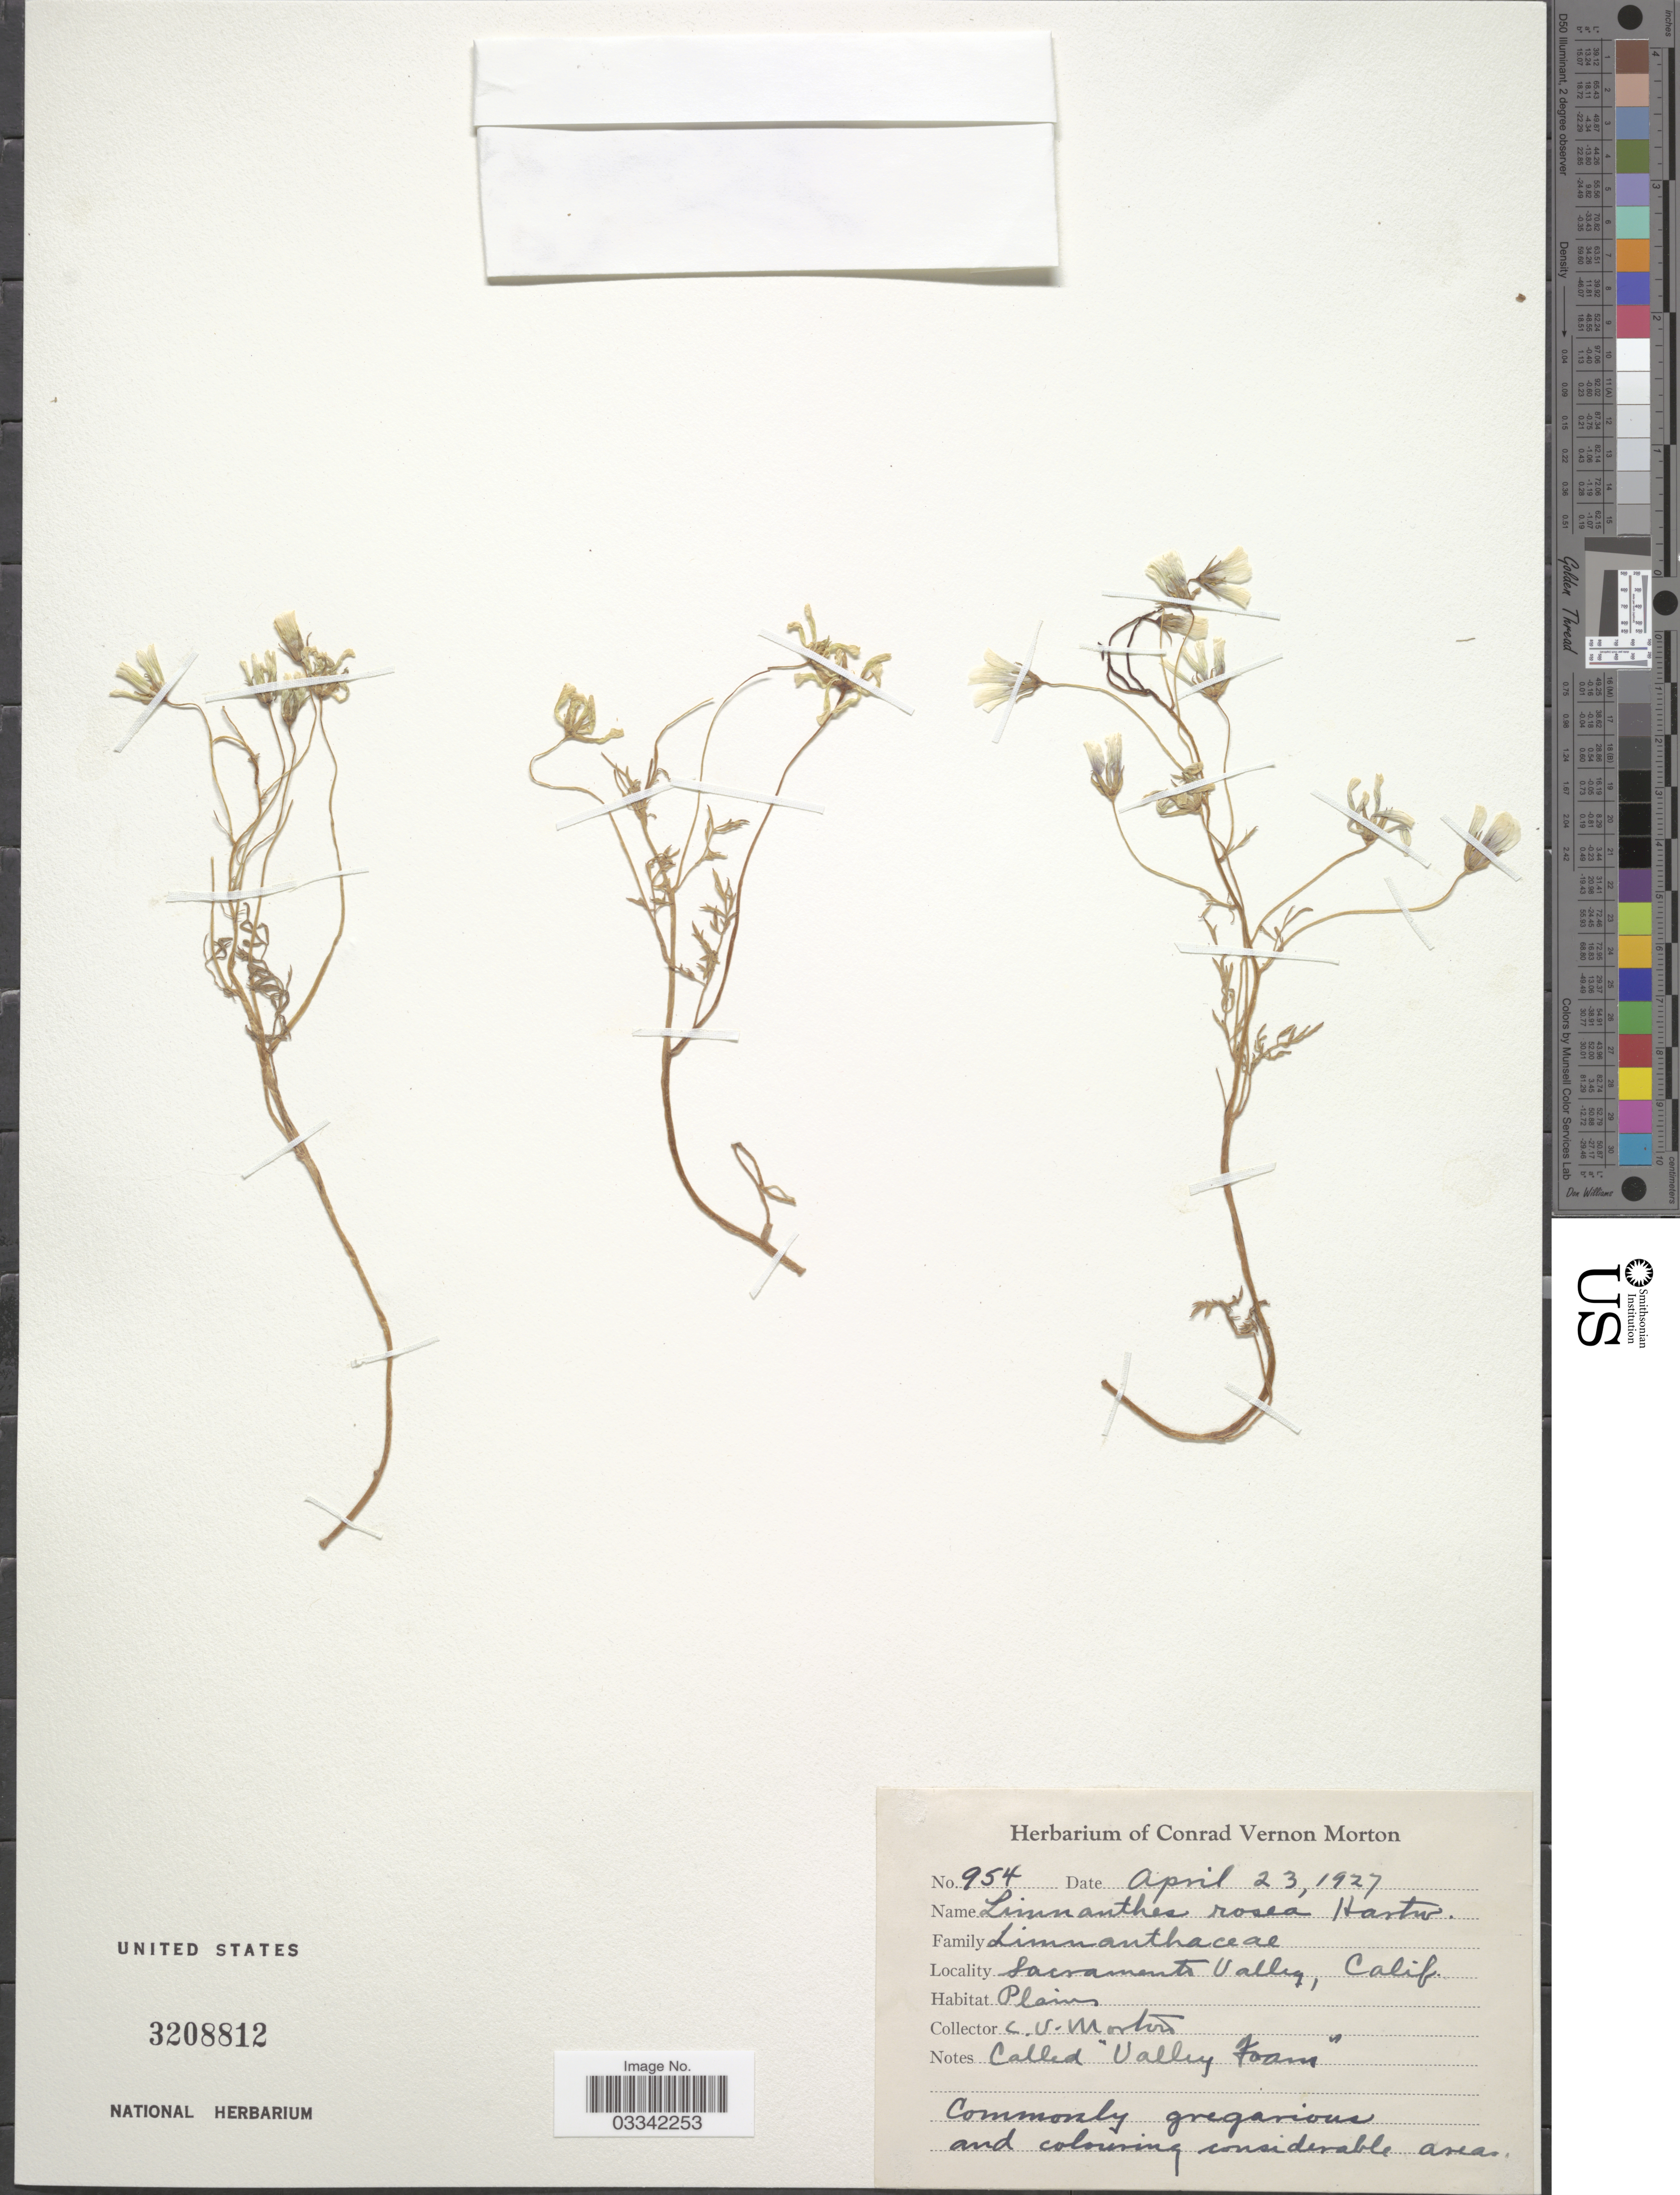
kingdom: Plantae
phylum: Tracheophyta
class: Magnoliopsida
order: Brassicales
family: Limnanthaceae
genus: Limnanthes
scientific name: Limnanthes douglasii var. rosea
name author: (Hartw. ex Benth.) Mason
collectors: C. V. Morton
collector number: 954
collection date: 1927-04-23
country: United States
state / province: California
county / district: Sacramento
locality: Sacramento Valley.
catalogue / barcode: US 3208812